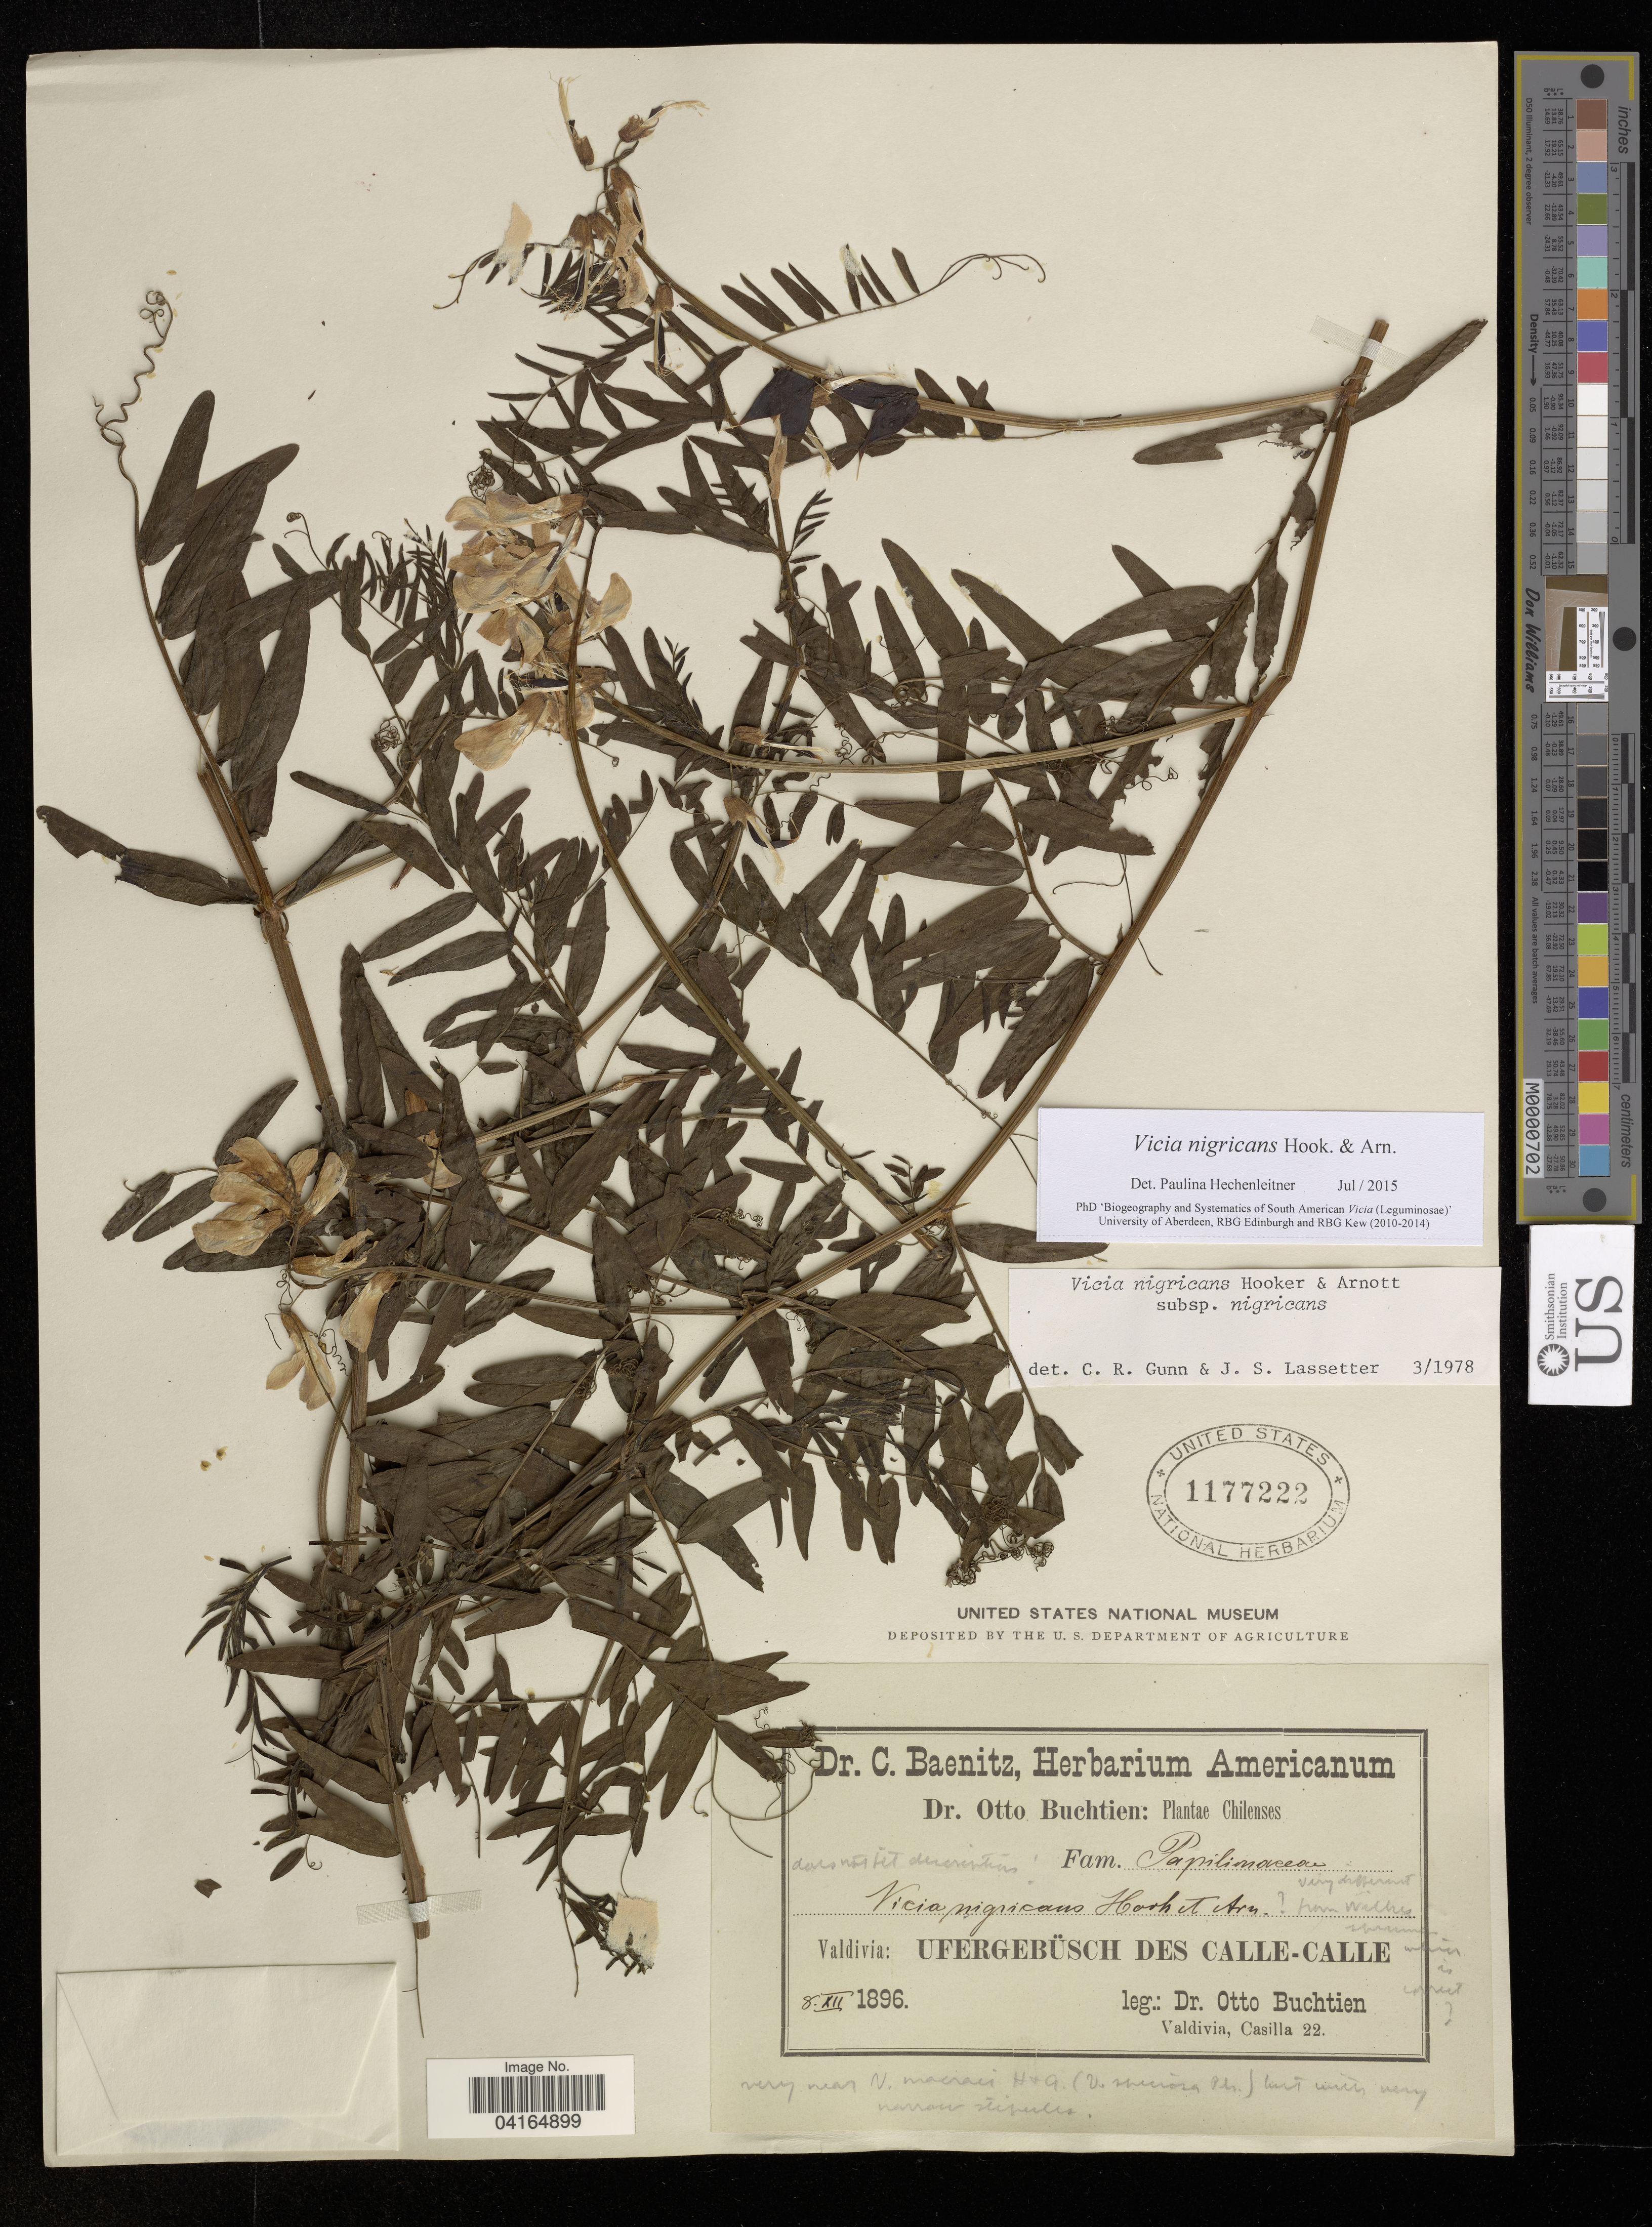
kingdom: Plantae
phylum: Tracheophyta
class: Magnoliopsida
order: Fabales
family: Fabaceae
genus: Vicia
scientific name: Vicia nigricans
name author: Hook. & Arn.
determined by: Hechenleitner, Paulina, RBG Edinburgh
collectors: O. Buchtien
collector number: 22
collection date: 1896-12-08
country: Chile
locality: Valdivia: Ufergebüsch des calle-calle.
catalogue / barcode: US 1177222